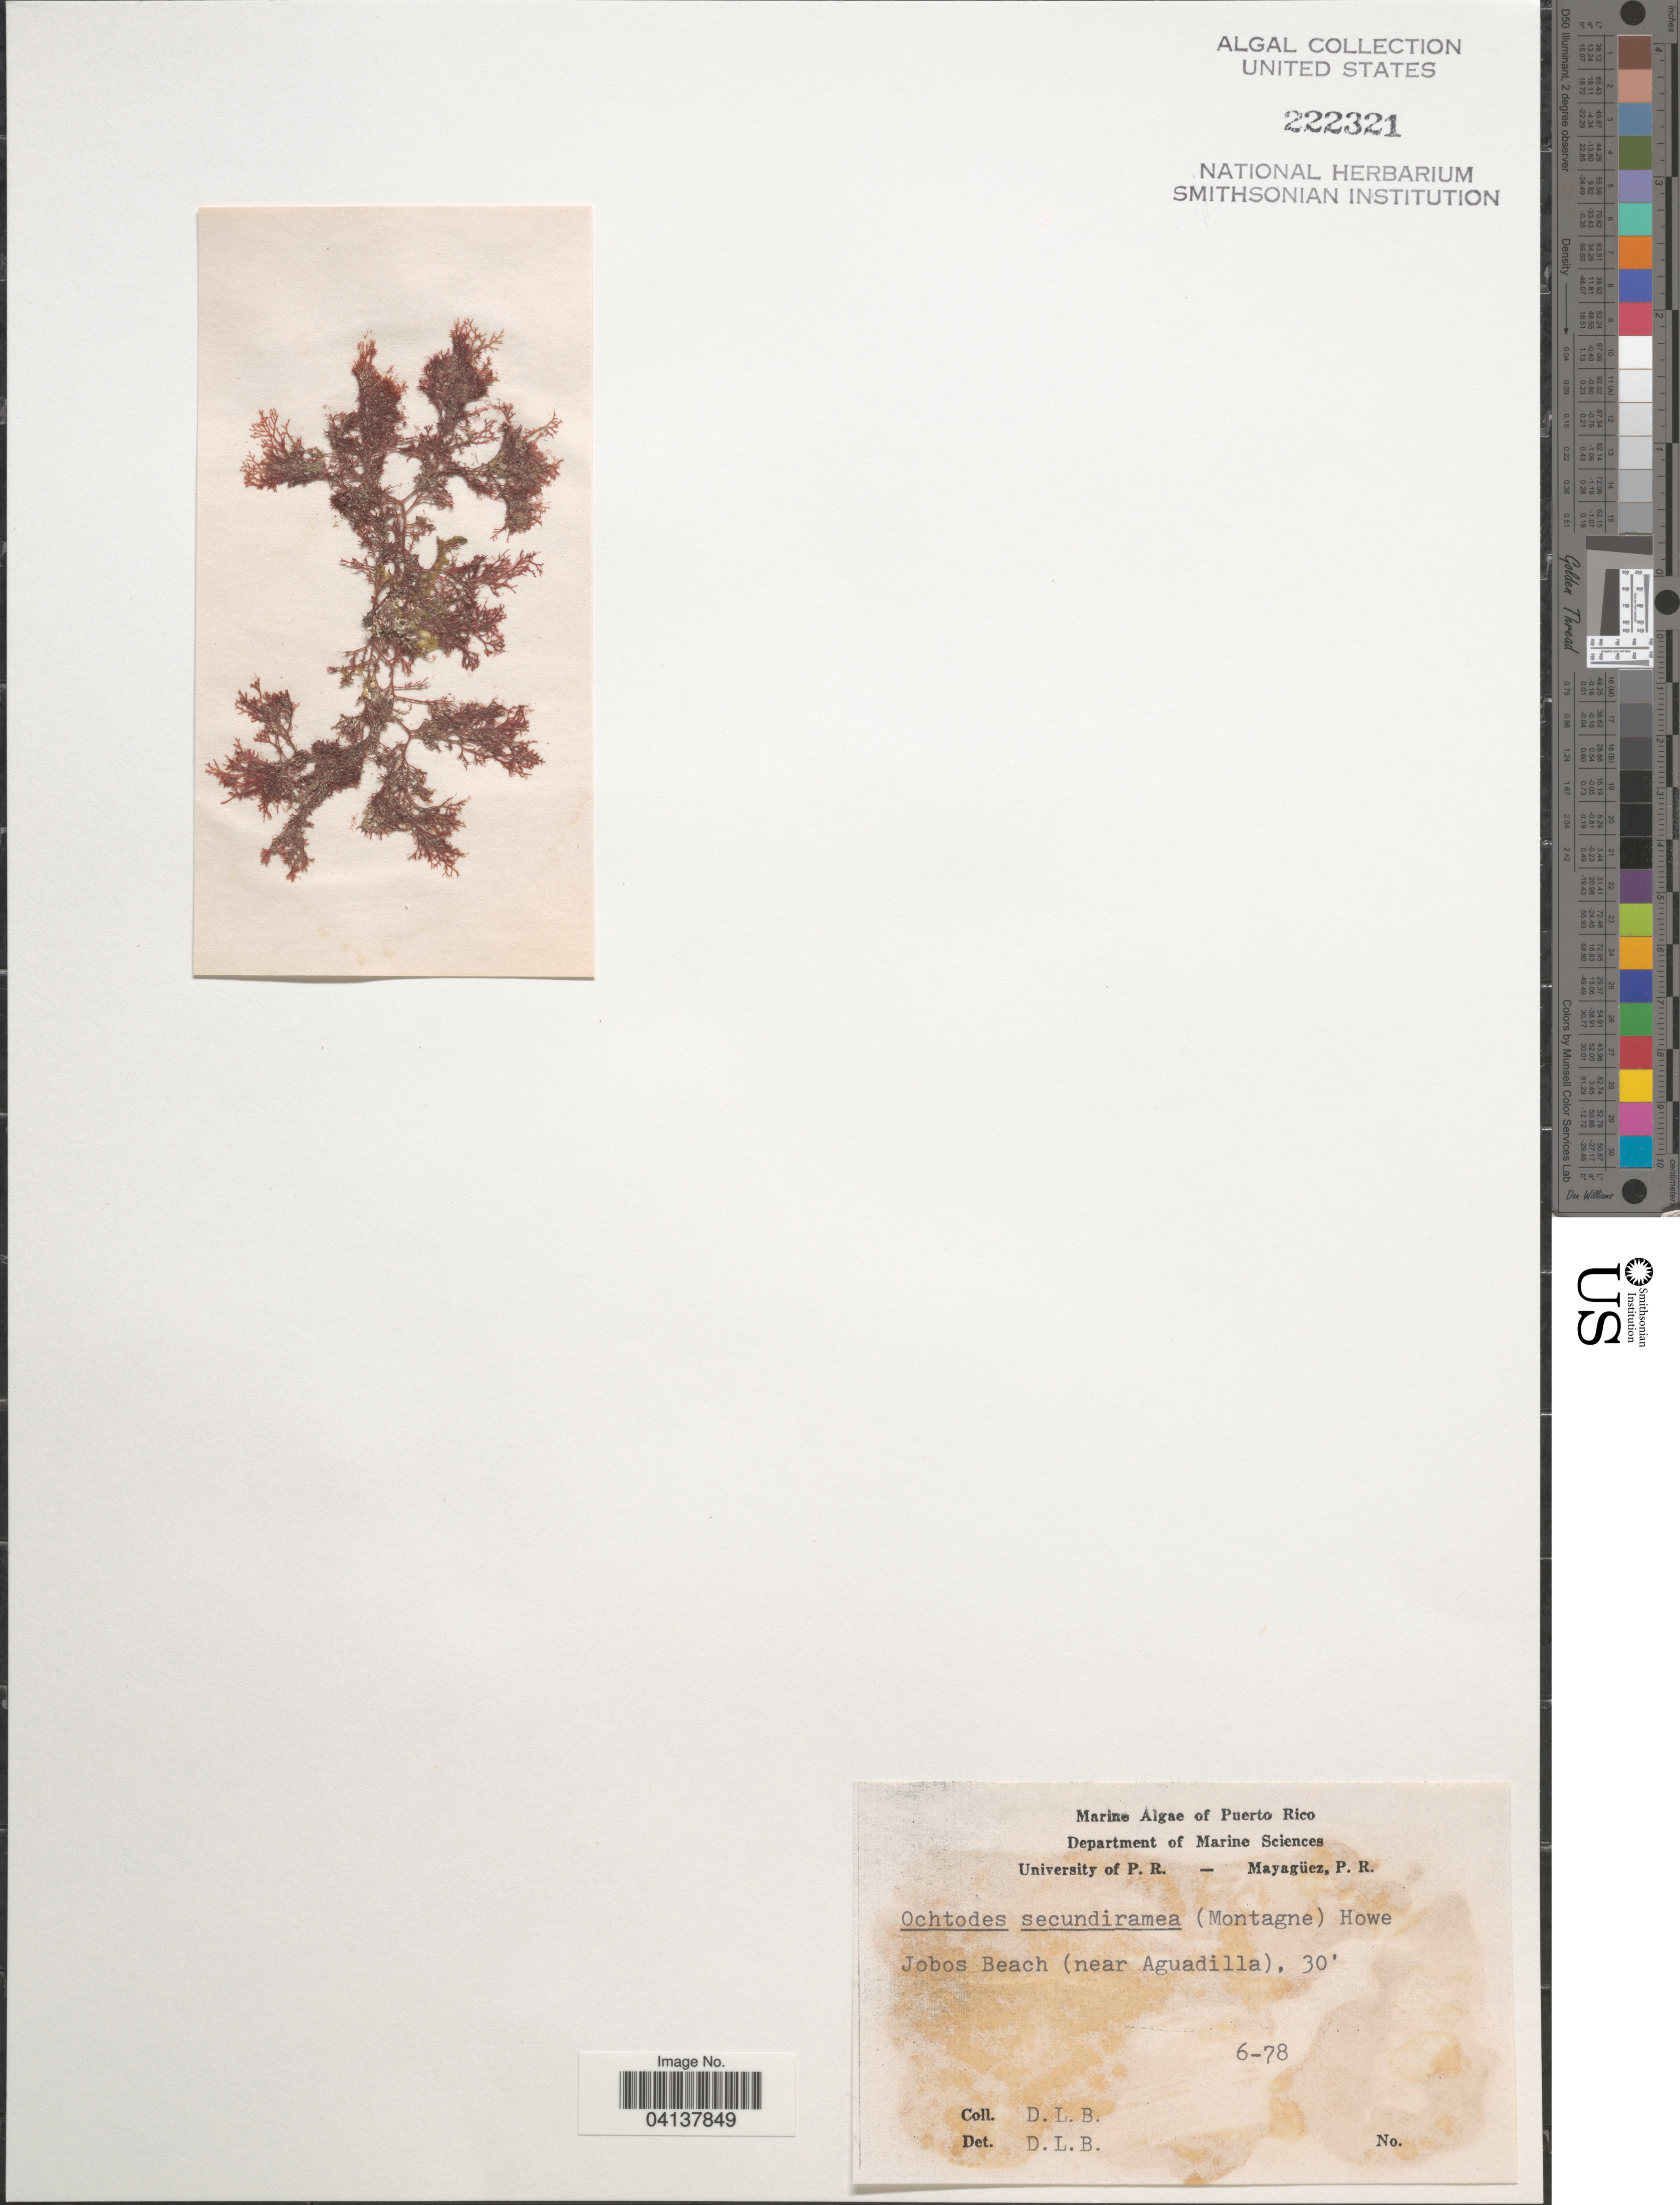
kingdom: Plantae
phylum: Rhodophyta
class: Florideophyceae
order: Gigartinales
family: Rhizophyllidaceae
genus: Ochtodes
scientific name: Ochtodes secundiramea, ined.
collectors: D. L. B.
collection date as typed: Transcribed d/m/y: /6/78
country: Puerto Rico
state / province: Aguadilla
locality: Jobos Beach (near Aguadilla).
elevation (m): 9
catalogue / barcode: US 222321